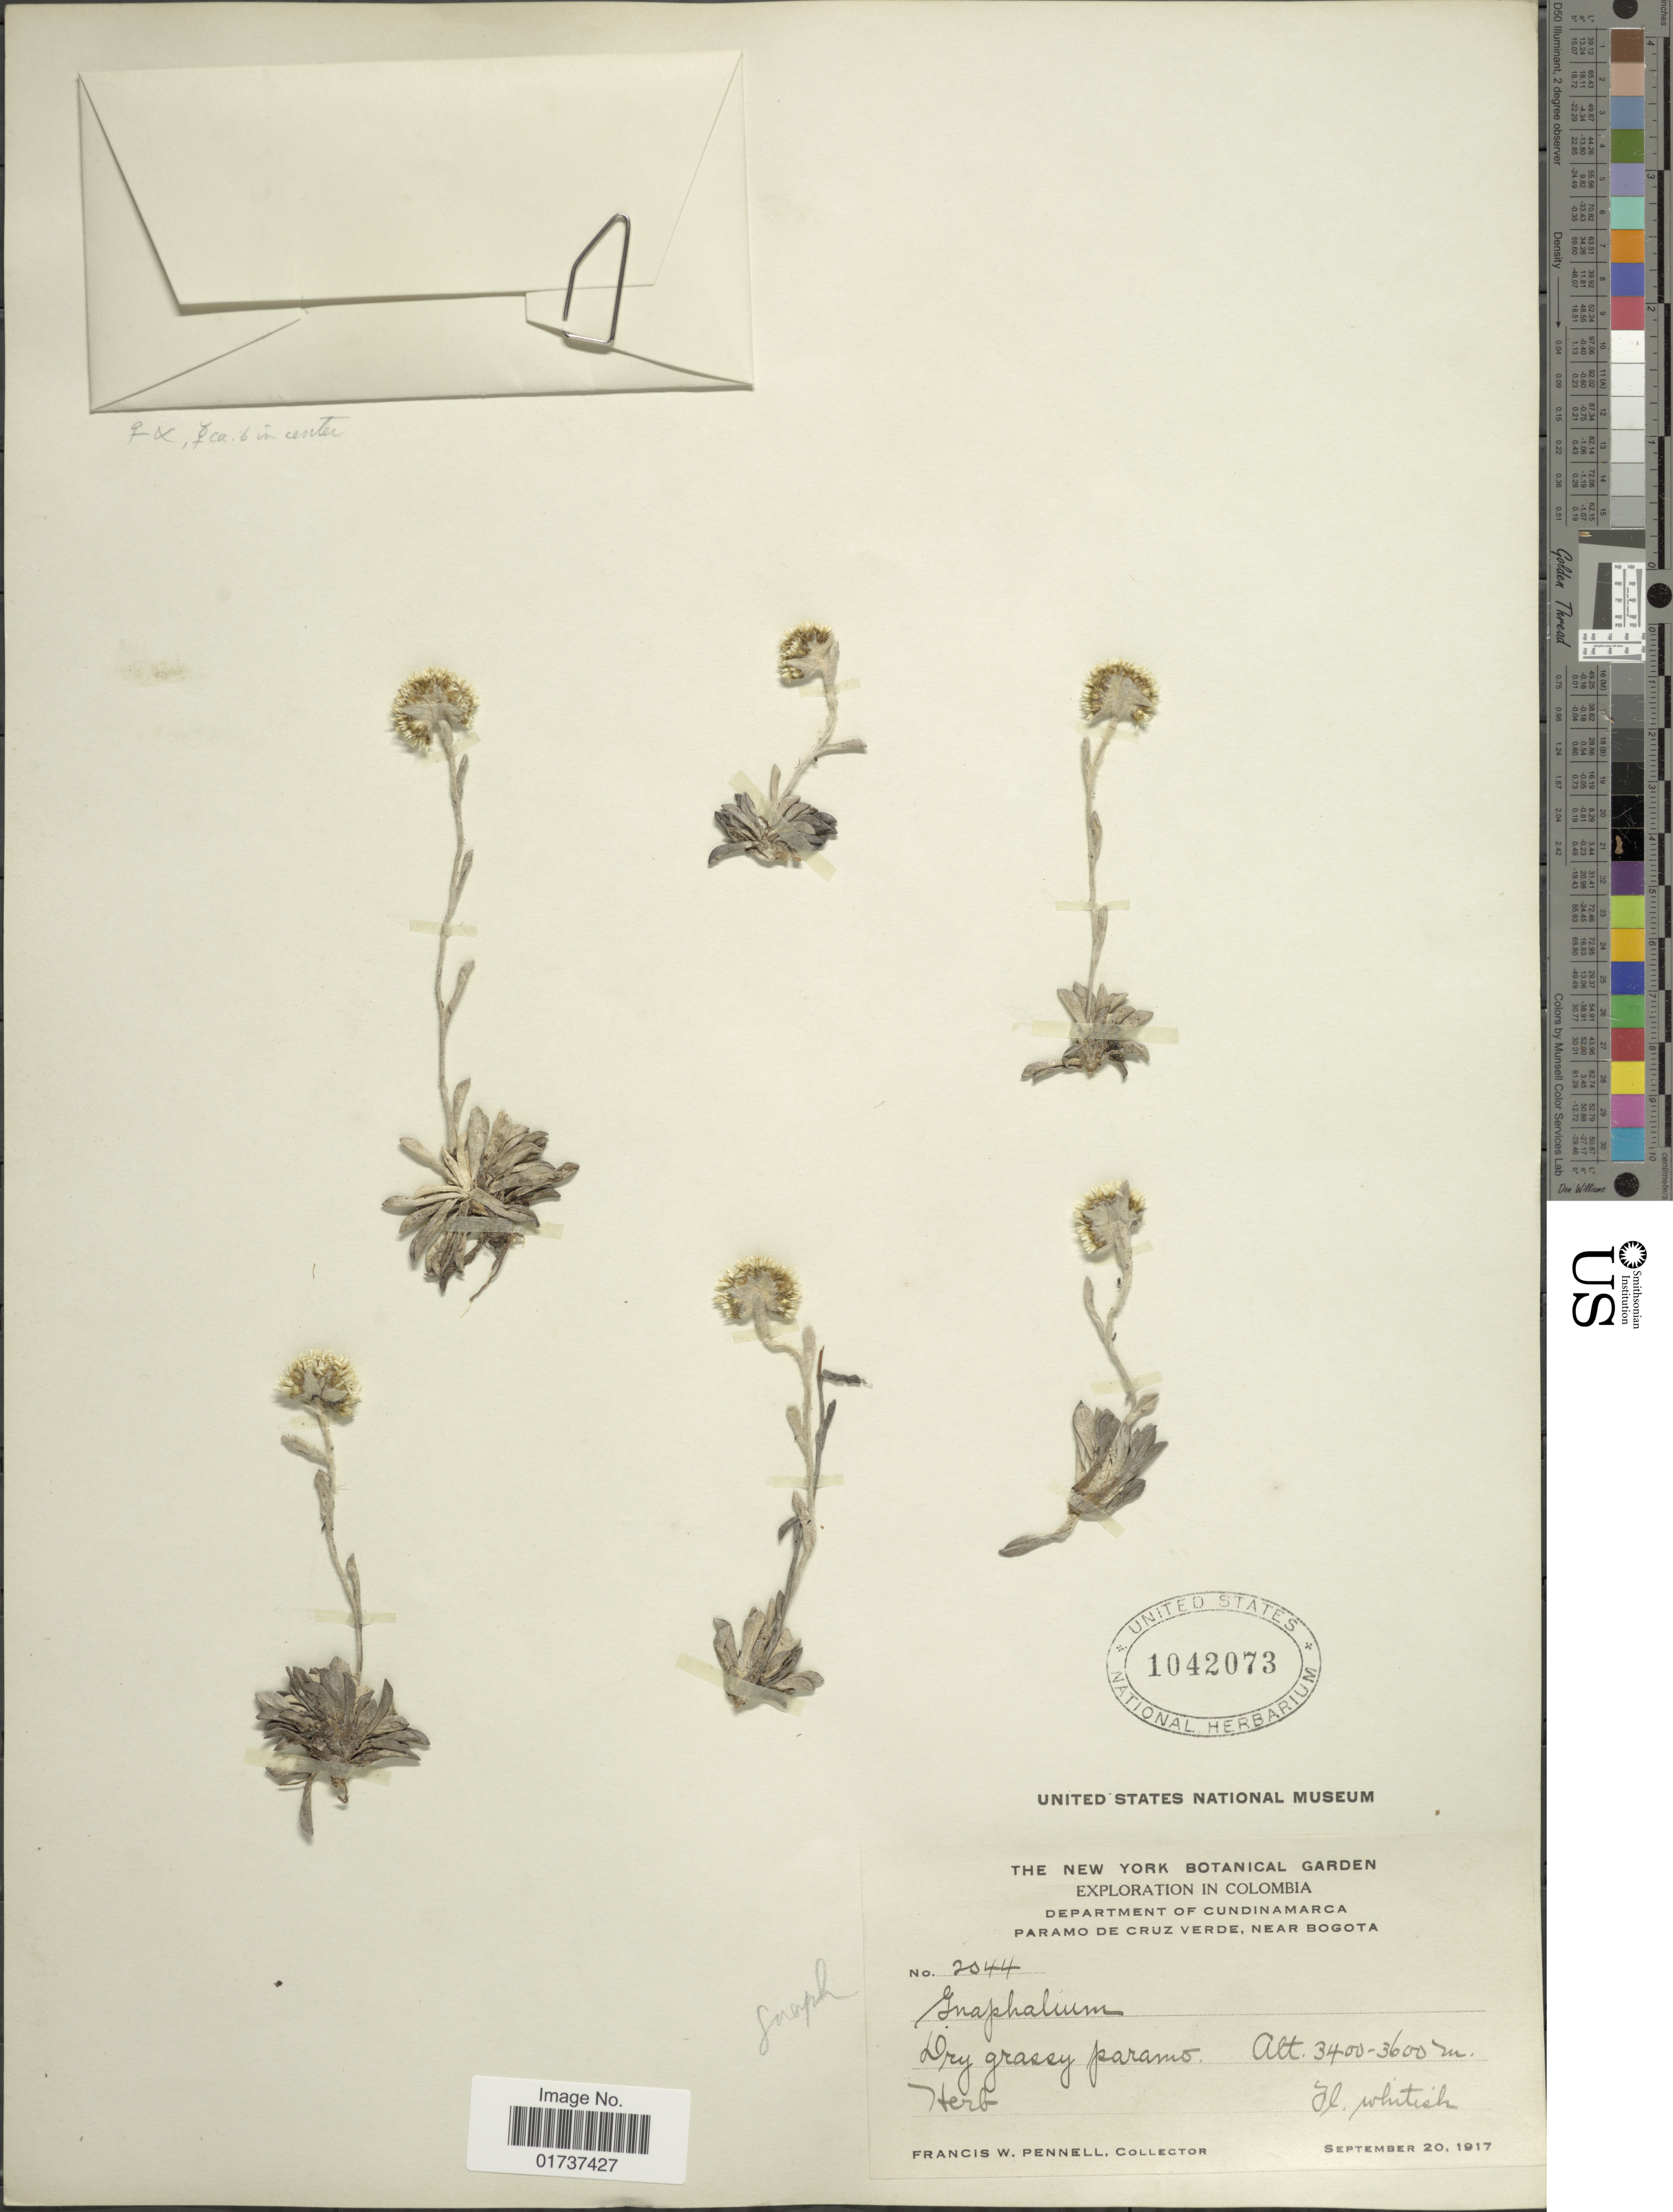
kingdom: Plantae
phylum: Tracheophyta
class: Magnoliopsida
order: Asterales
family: Asteraceae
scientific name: Orognaphalon paramorum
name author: (S.F. Blake) G.L. Nesom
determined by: Nesom, Guy L.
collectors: F. W. Pennell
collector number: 2044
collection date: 1917-09-20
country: Colombia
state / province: Cundinamarca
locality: Department of Cundinamarca, Paramo de Cruz Verde, near Bogota, Dry grassy paramo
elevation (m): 3400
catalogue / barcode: US 1042073